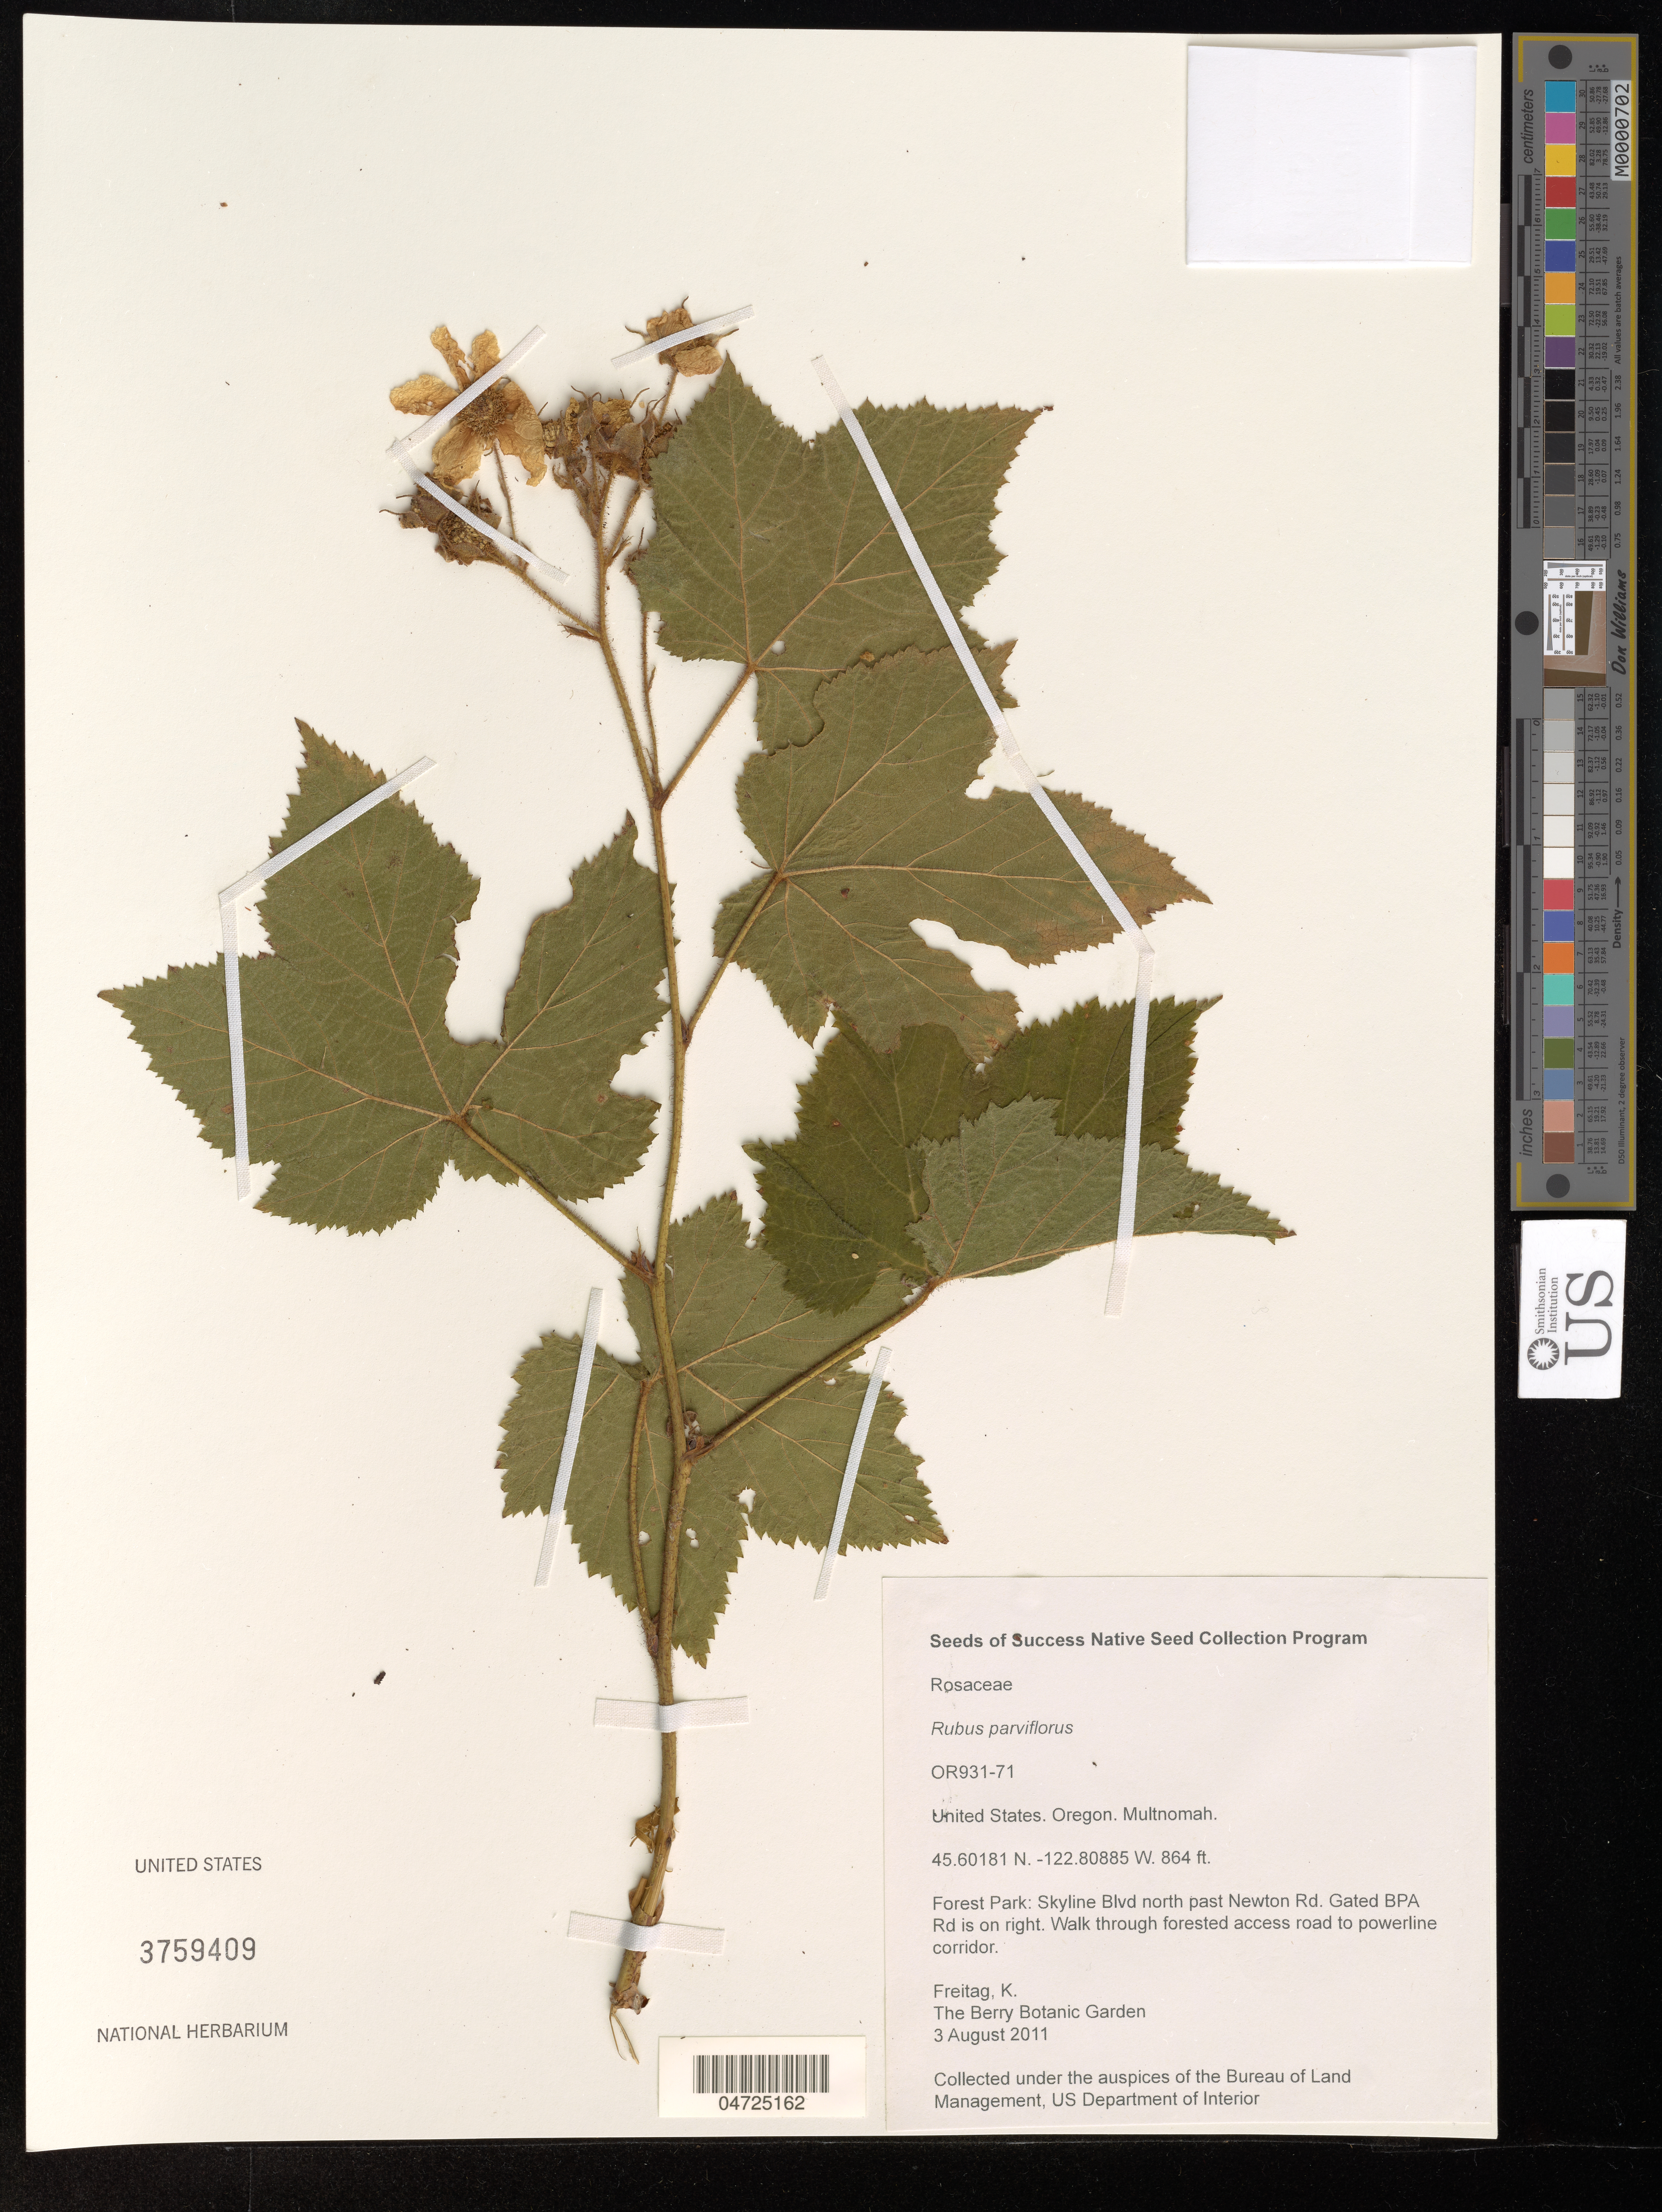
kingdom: Plantae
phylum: Tracheophyta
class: Magnoliopsida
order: Rosales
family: Rosaceae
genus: Rubus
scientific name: Rubus parviflorus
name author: Nutt.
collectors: K. Freitag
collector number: OR931-71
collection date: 2011-08-03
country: United States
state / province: Oregon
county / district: Multnomah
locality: Multnomah. Forest Park: Skyline Blvd north past Newton Rd. Gated BPA Rd is on right. Walk through forested access road to powerline corridor.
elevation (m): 263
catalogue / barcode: US 3759409